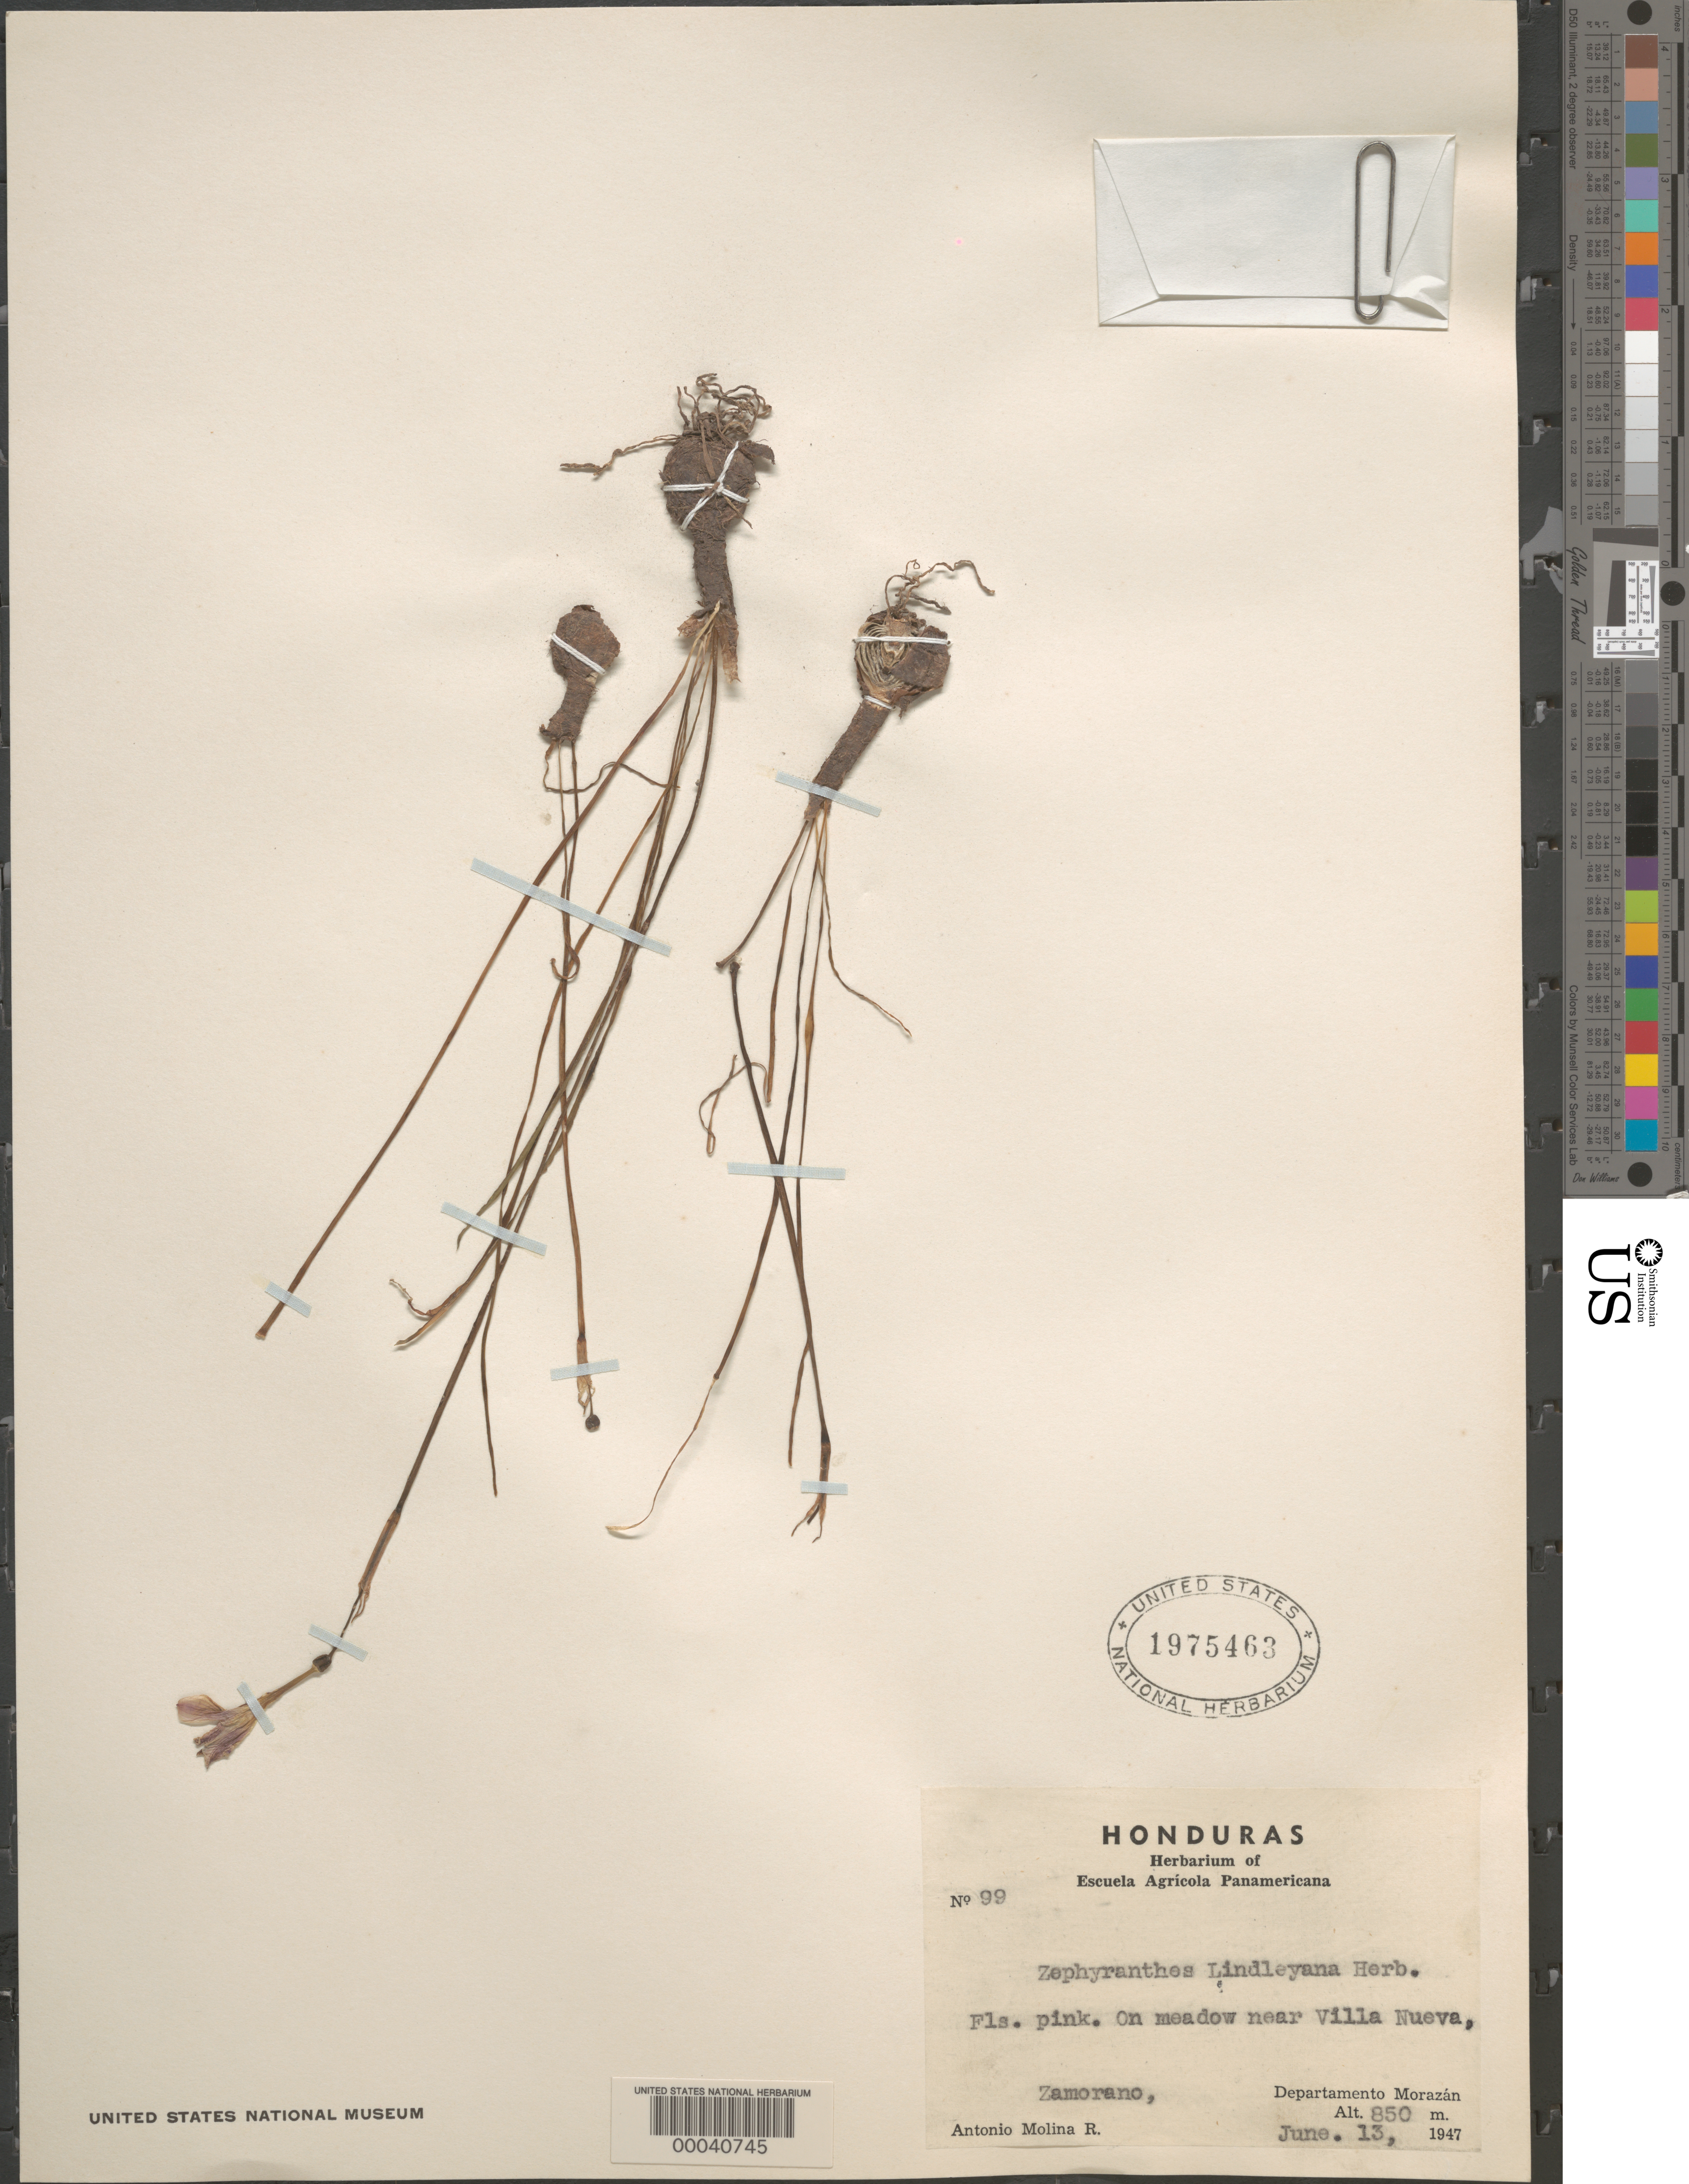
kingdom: Plantae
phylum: Tracheophyta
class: Liliopsida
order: Asparagales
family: Amaryllidaceae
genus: Zephyranthes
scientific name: Zephyranthes lindleyana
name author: Herb.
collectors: A. Molina R.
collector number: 99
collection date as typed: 13 Jun 1947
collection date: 1947-06-13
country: Honduras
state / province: Fco. Morazán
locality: Zamorano, near Villanueva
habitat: Meadow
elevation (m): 850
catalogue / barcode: US 1955463